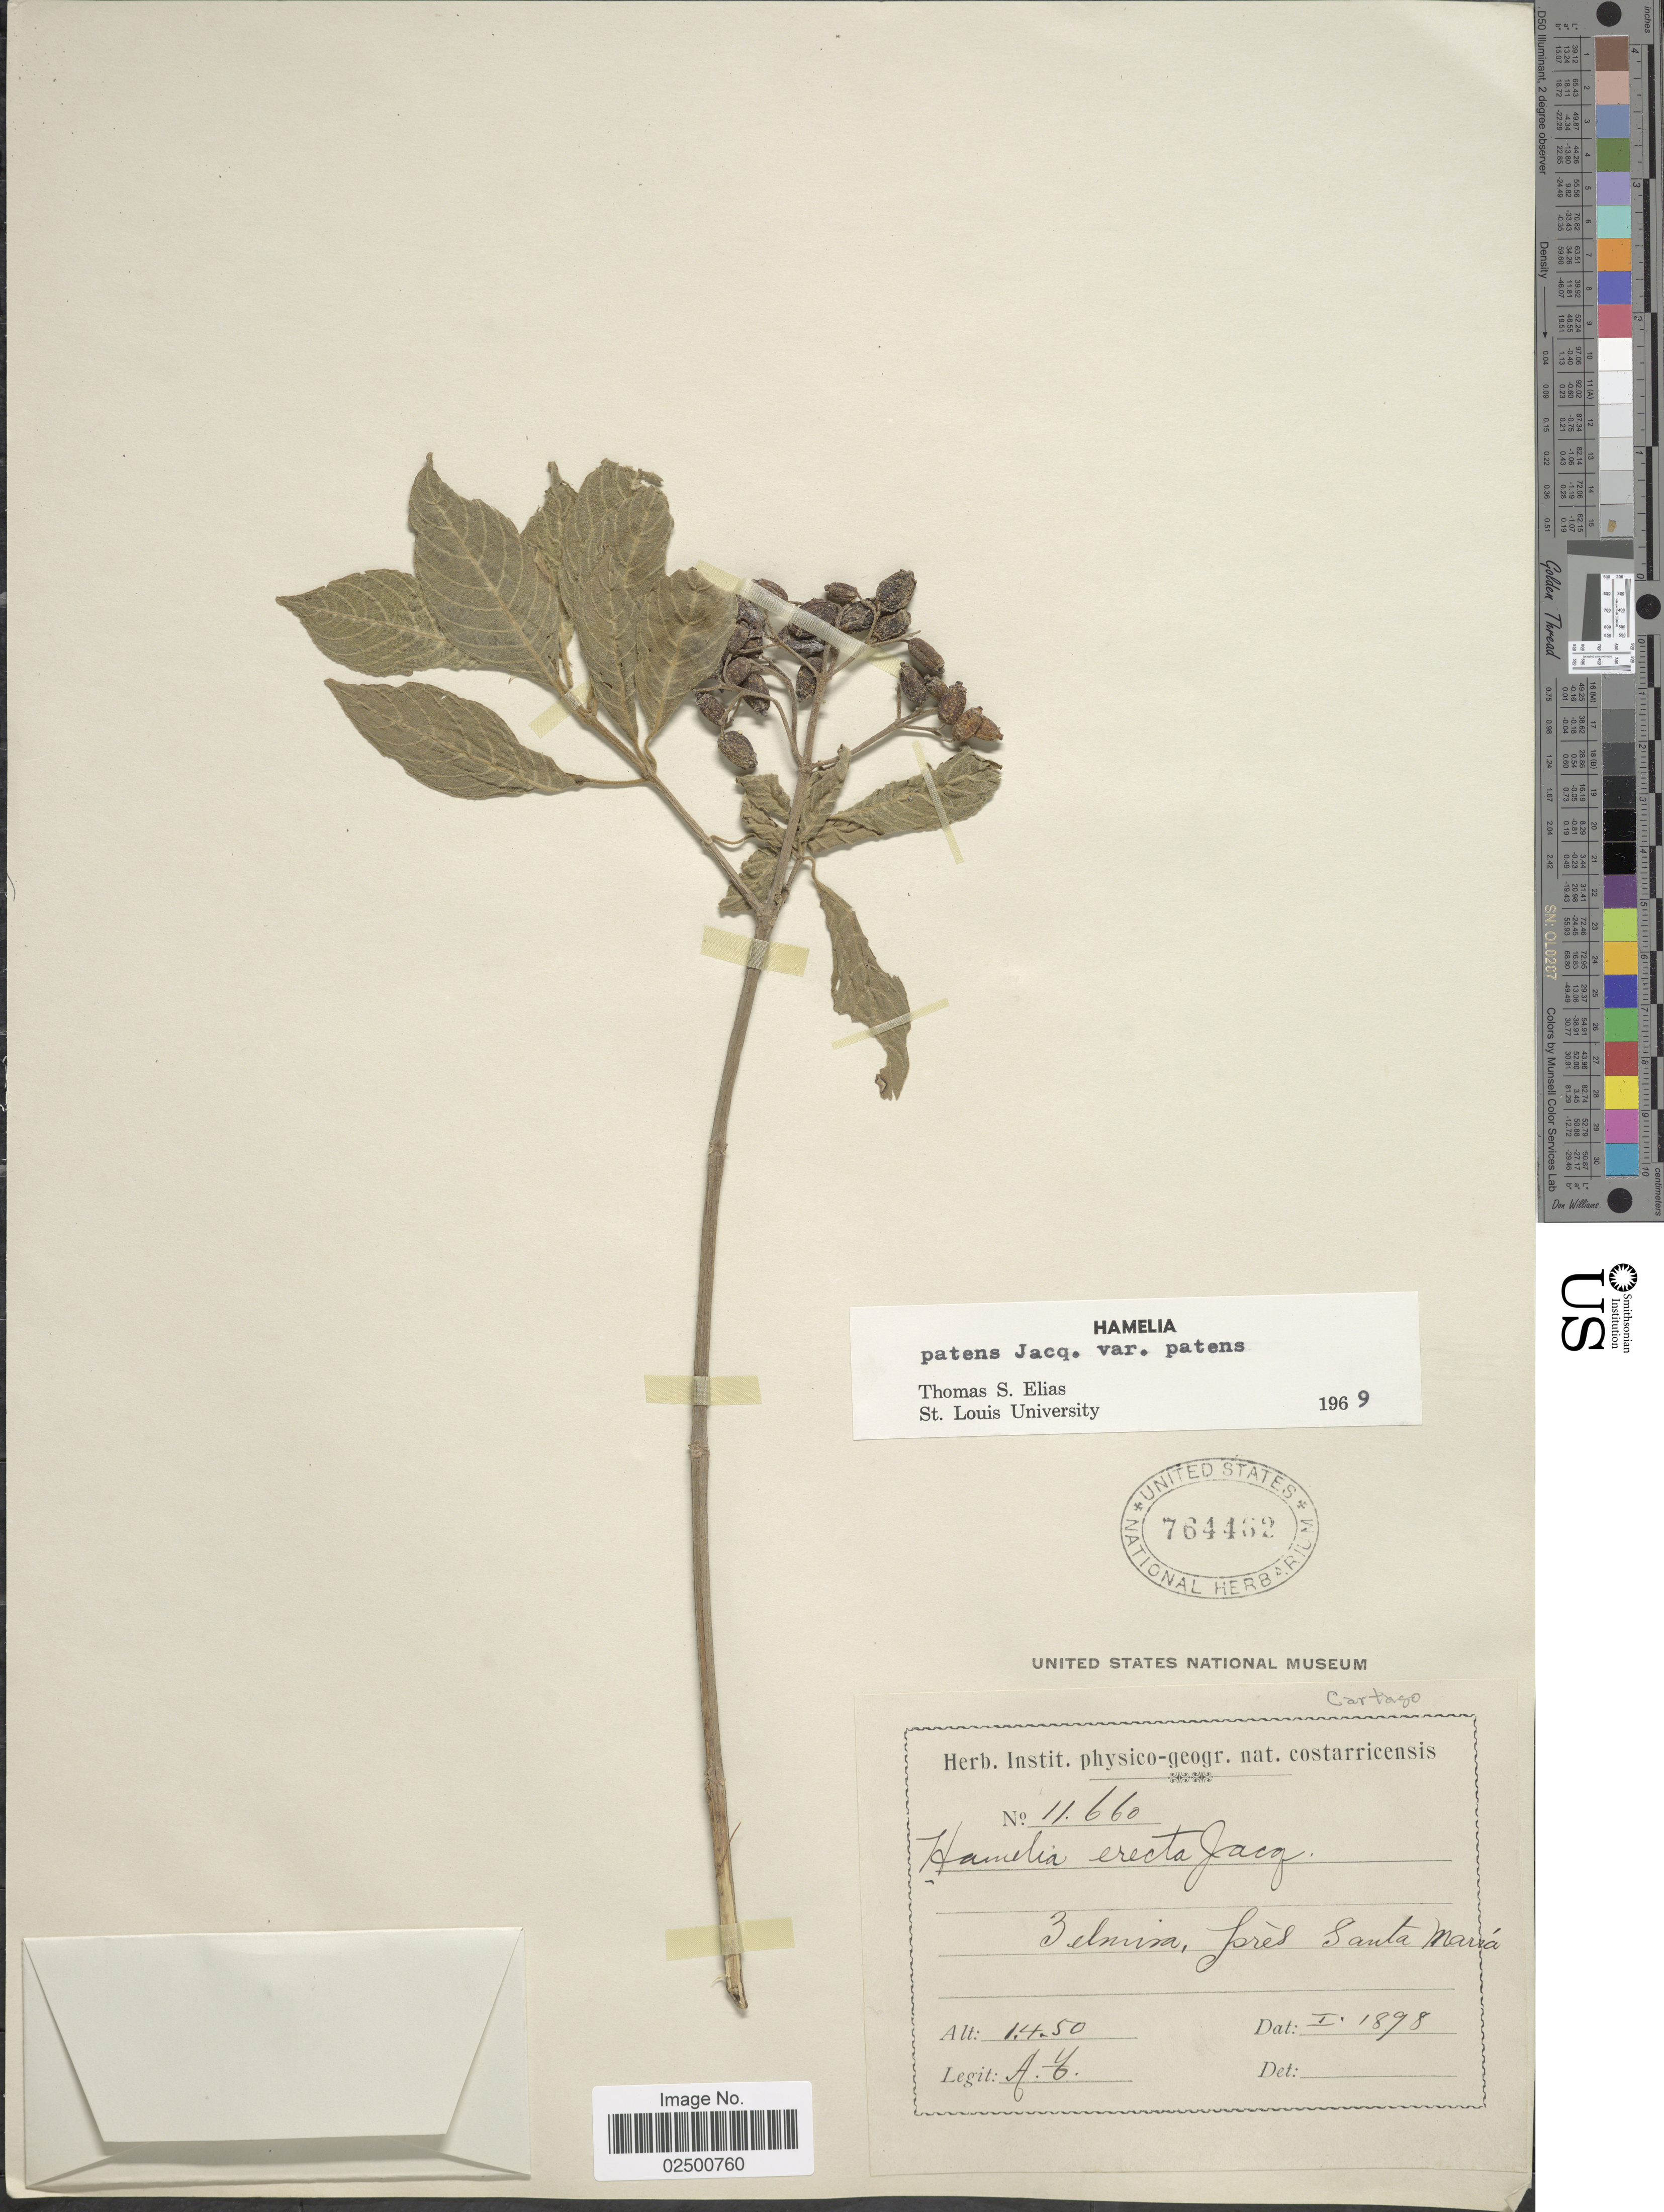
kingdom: Plantae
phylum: Tracheophyta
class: Magnoliopsida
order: Gentianales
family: Rubiaceae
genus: Hamelia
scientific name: Hamelia patens var. patens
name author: Jacq.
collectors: A. T.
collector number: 11660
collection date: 1898-01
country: Costa Rica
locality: Belmira, près Santa Maria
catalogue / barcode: US 764462